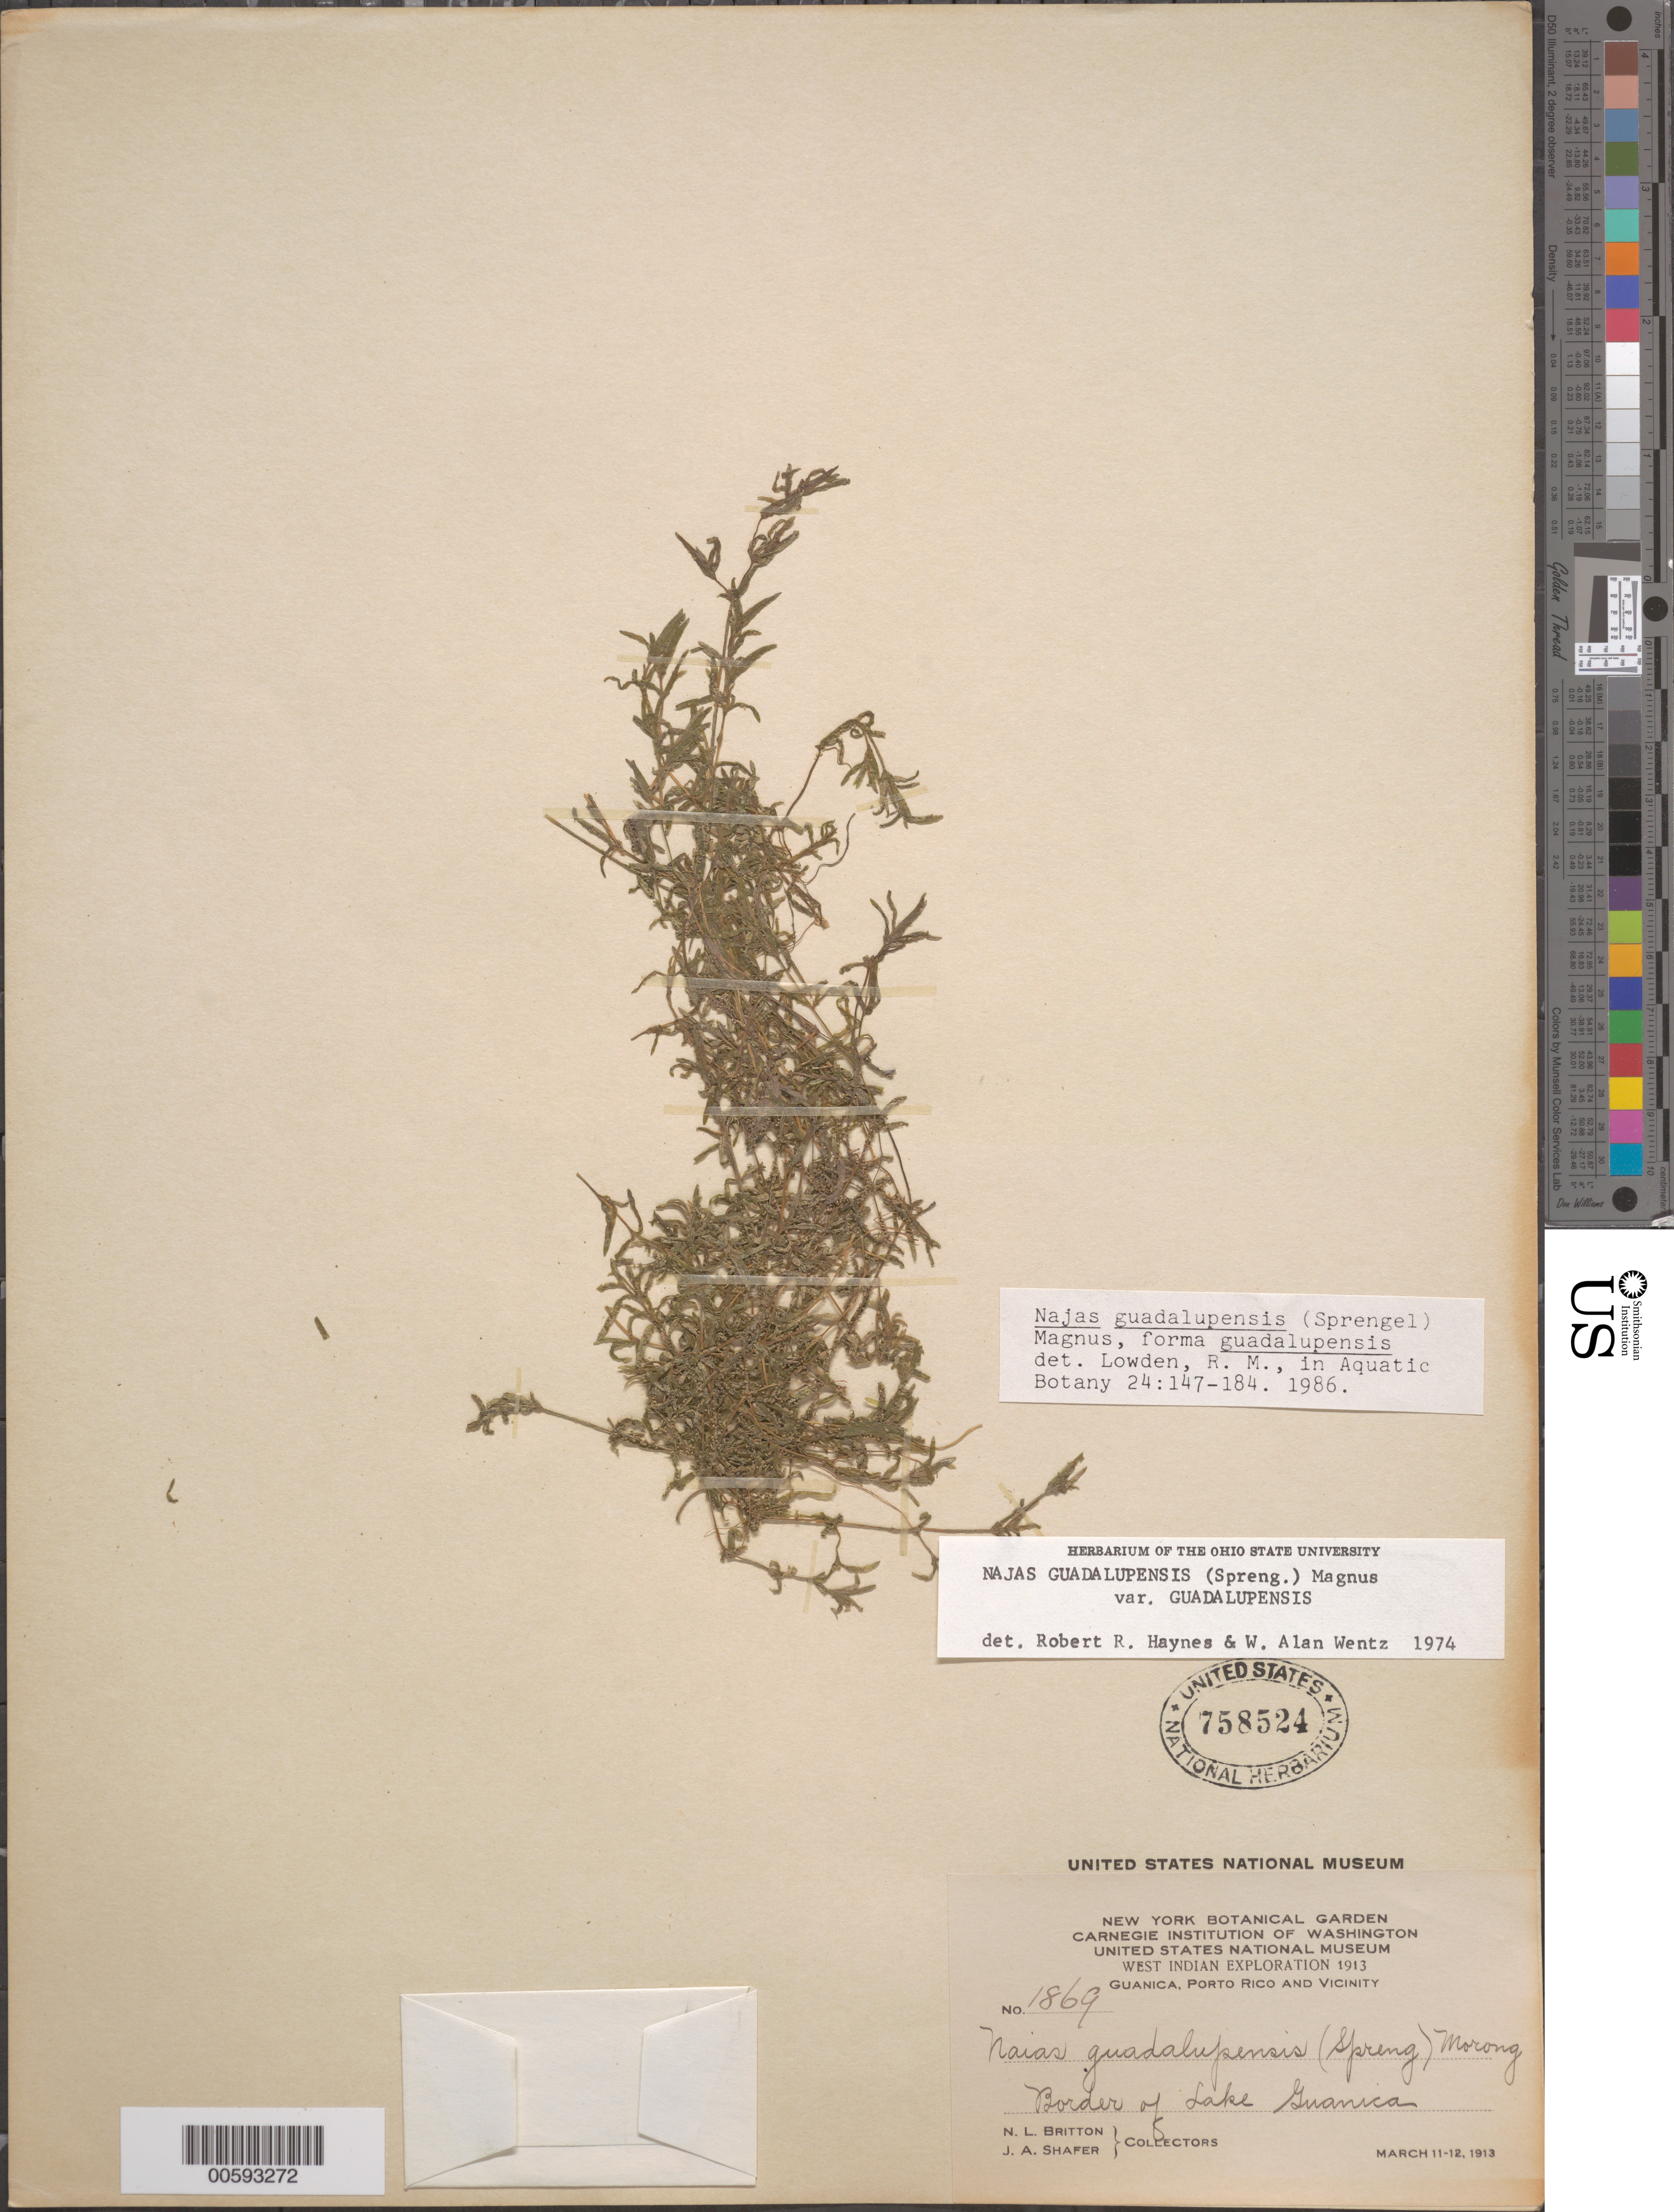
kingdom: Plantae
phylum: Tracheophyta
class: Liliopsida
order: Alismatales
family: Hydrocharitaceae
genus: Najas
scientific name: Najas guadalupensis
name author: (Spreng.) Magnus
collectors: N. Britton & J. A. Shafer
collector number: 1869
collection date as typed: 11 Mar 1913 to 12 Mar 1913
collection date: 1913-03-11/1913-03-12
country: Puerto Rico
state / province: Guanica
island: Greater Antilles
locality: Lake Guanican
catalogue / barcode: US 758524